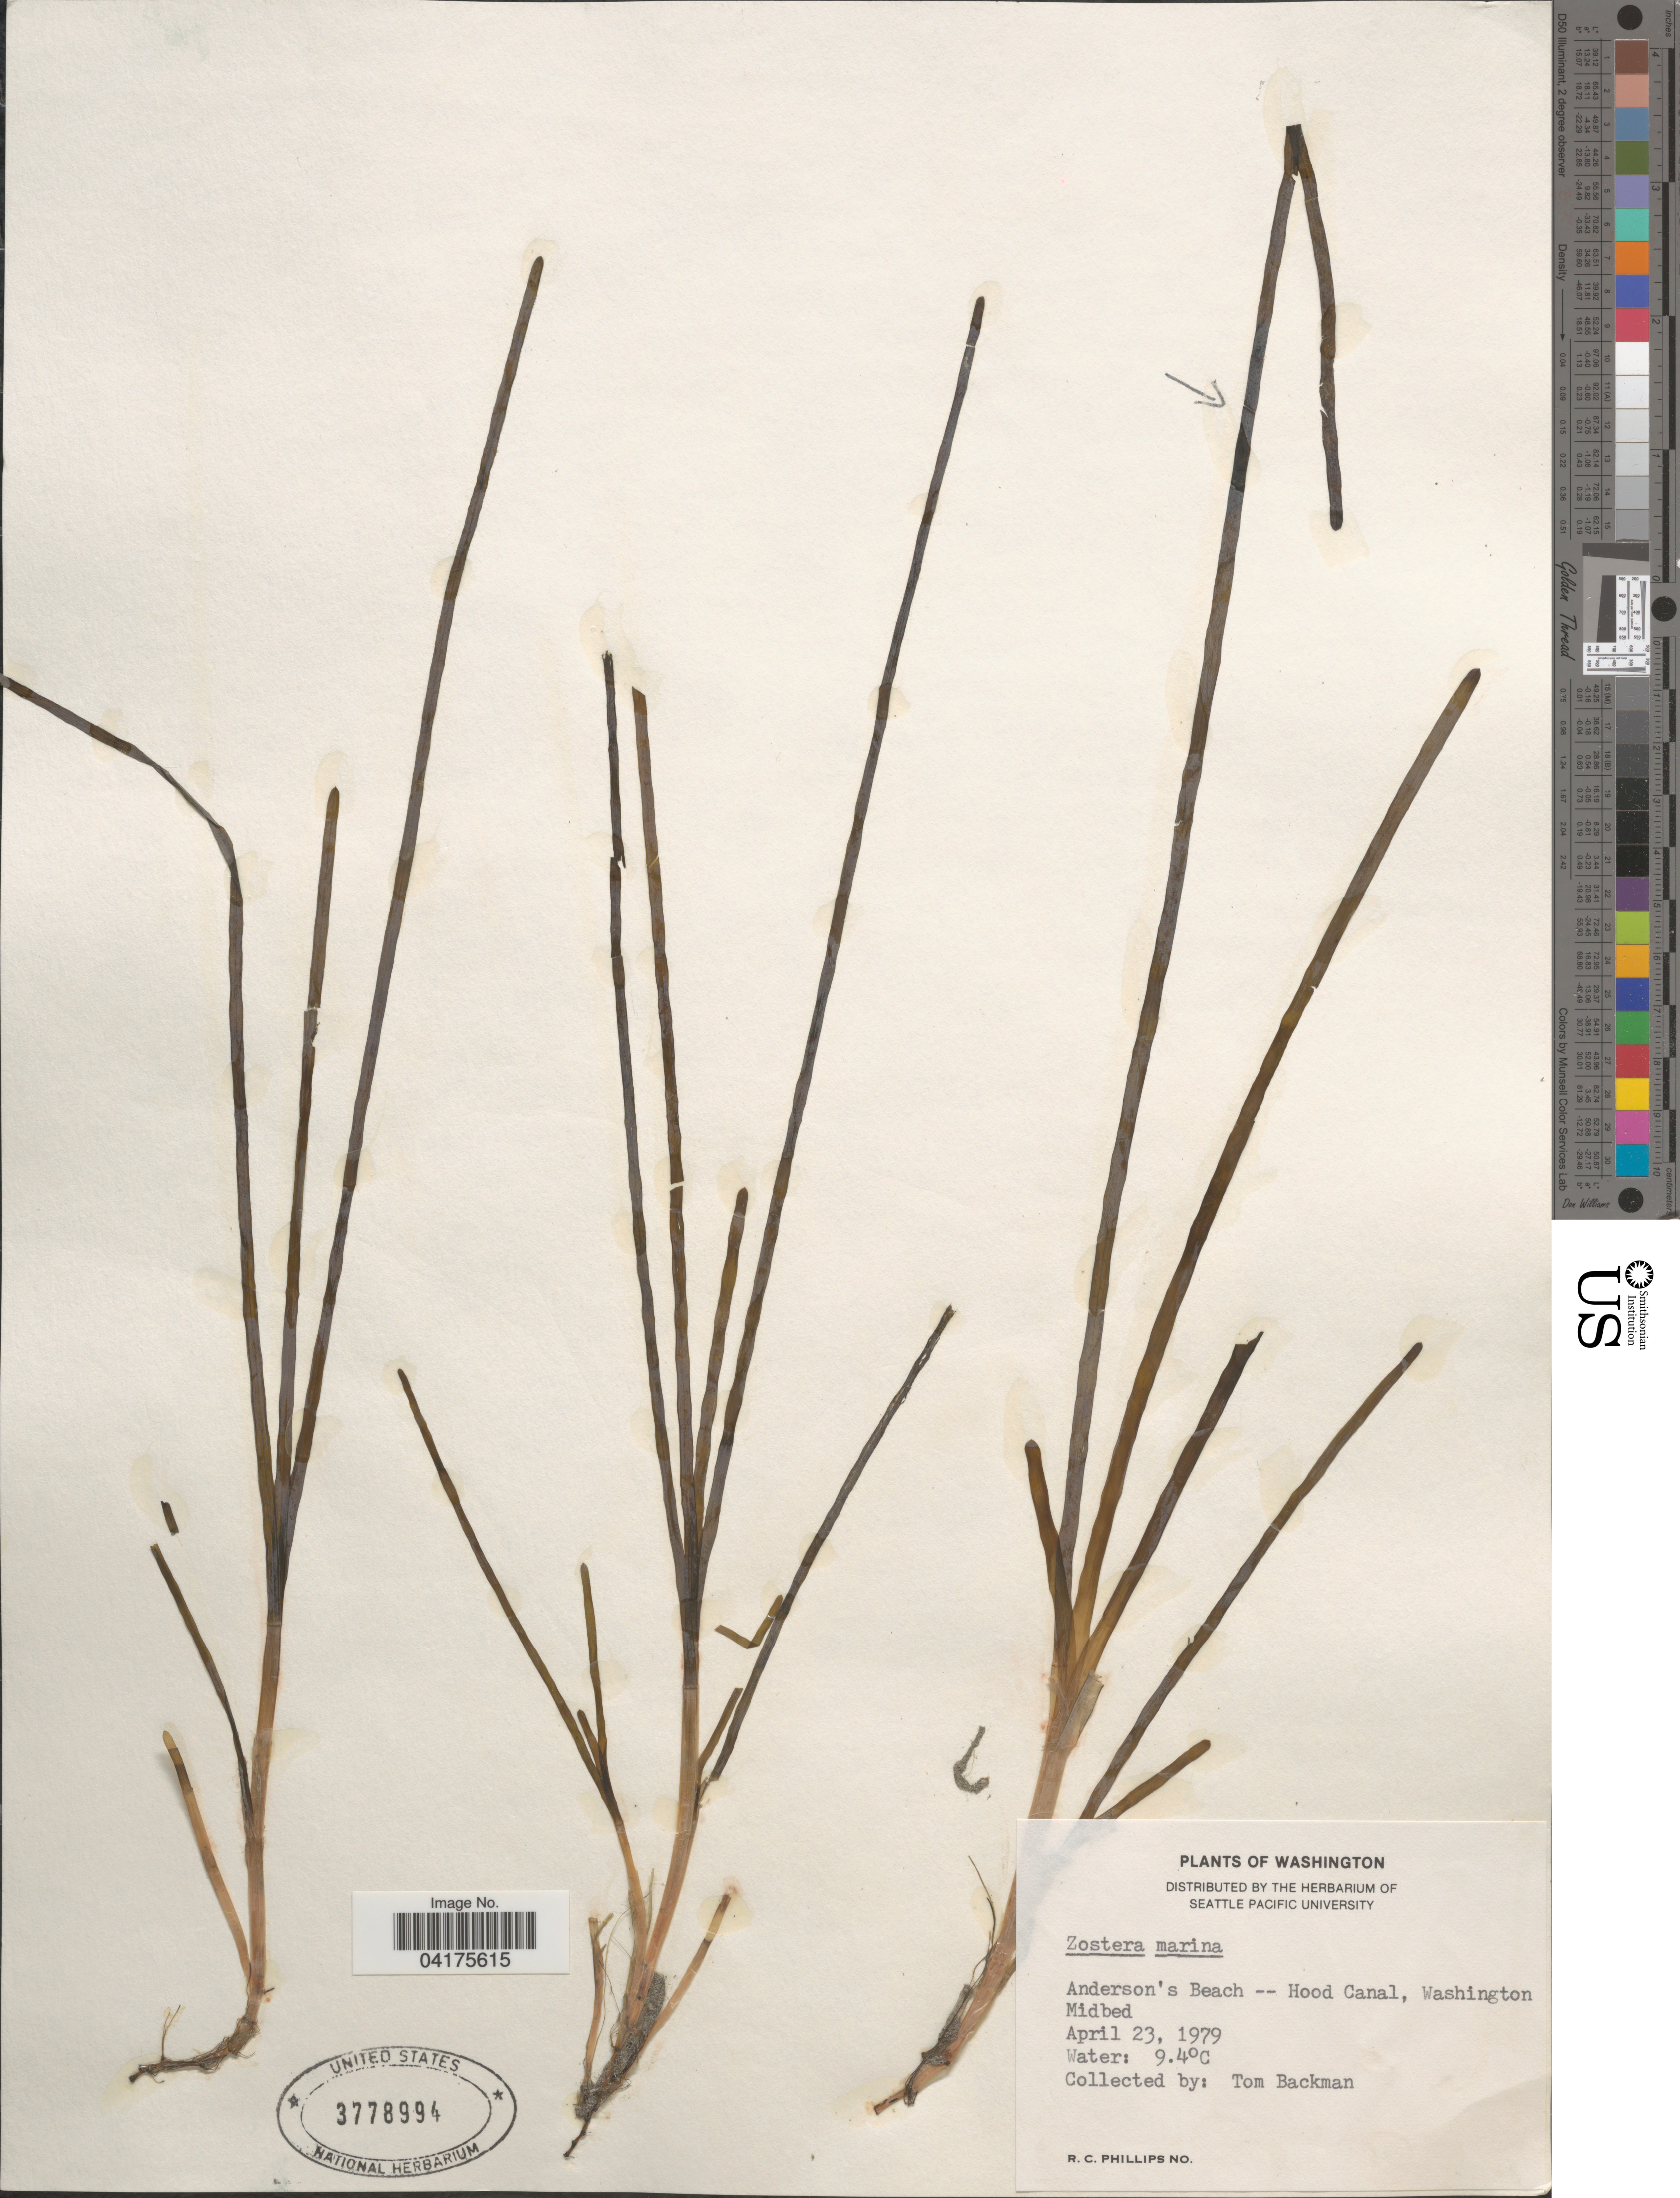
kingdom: Plantae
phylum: Tracheophyta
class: Liliopsida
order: Alismatales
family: Zosteraceae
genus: Zostera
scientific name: Zostera marina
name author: L.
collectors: T. Backman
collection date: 1979-04-23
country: United States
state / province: Washington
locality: Anderson's Beach -- Hood Canal.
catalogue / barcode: US 3778994